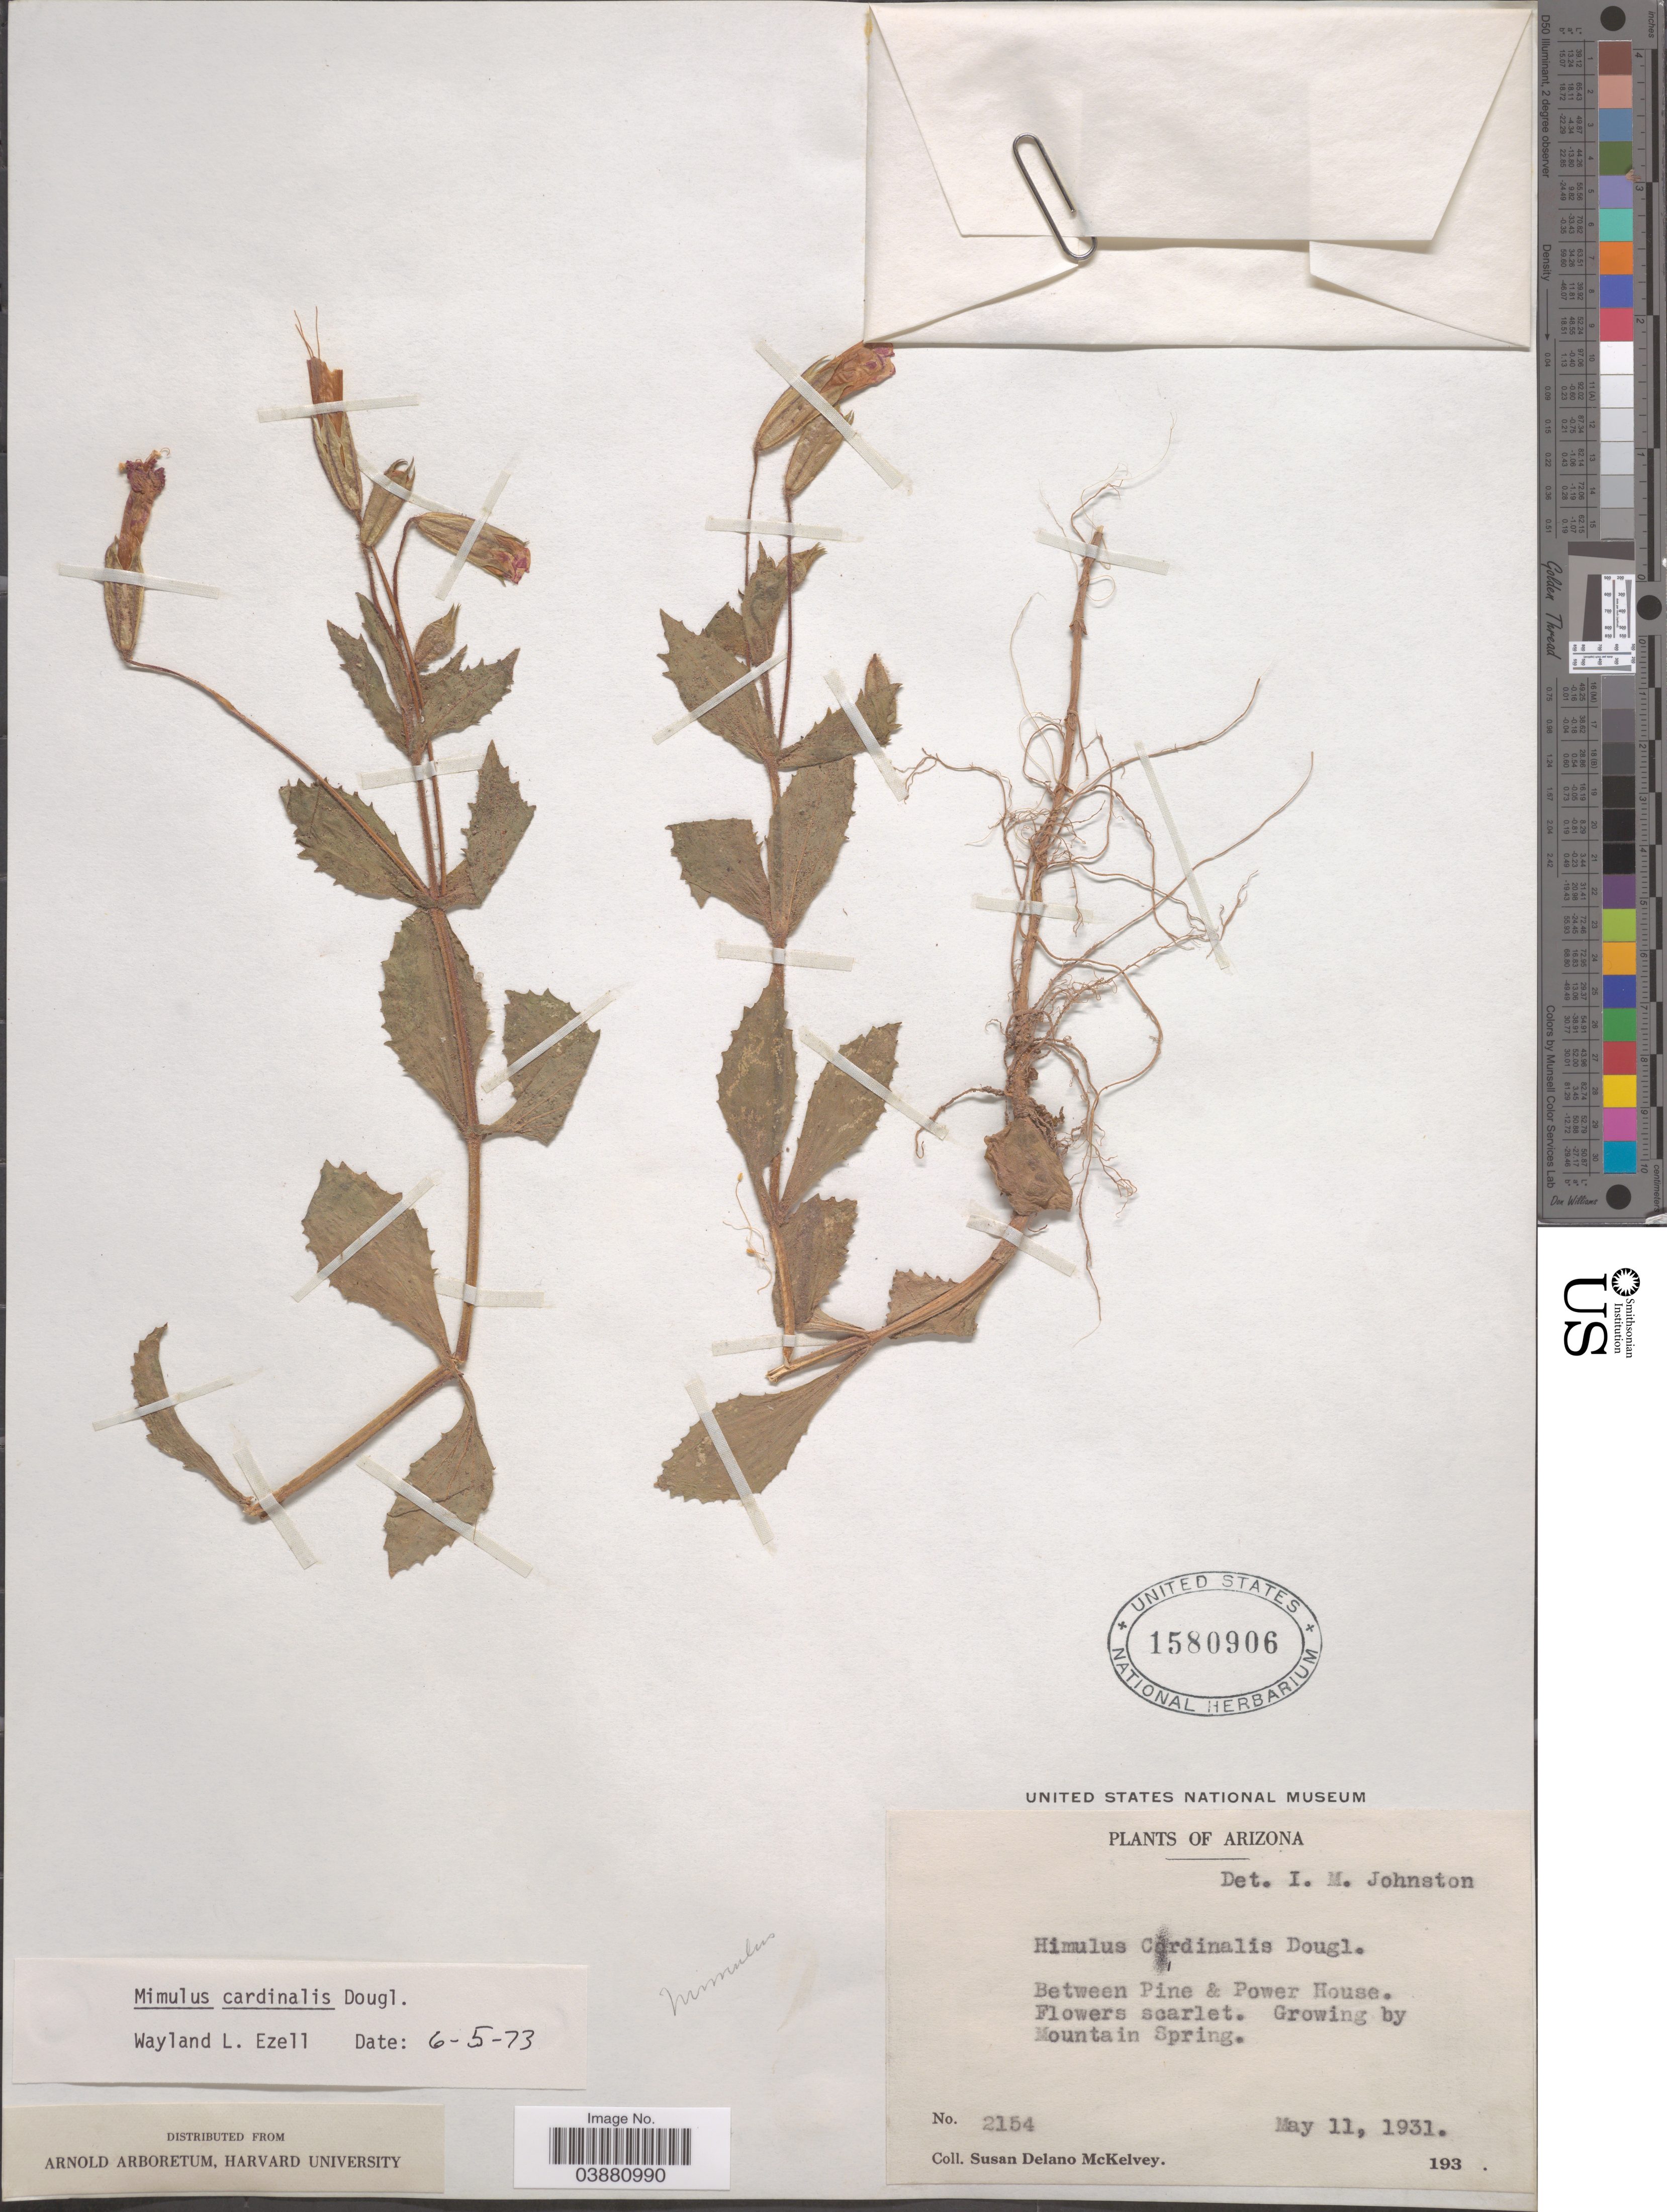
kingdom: Plantae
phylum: Tracheophyta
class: Magnoliopsida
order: Lamiales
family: Phrymaceae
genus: Mimulus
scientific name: Mimulus cardinalis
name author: Douglas ex Benth.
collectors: S. A. McKelvey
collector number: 2154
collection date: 1931-05-11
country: United States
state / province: Arizona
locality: Between Pine & Power House. Growing by Mountain Spring.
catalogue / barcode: US 1580906